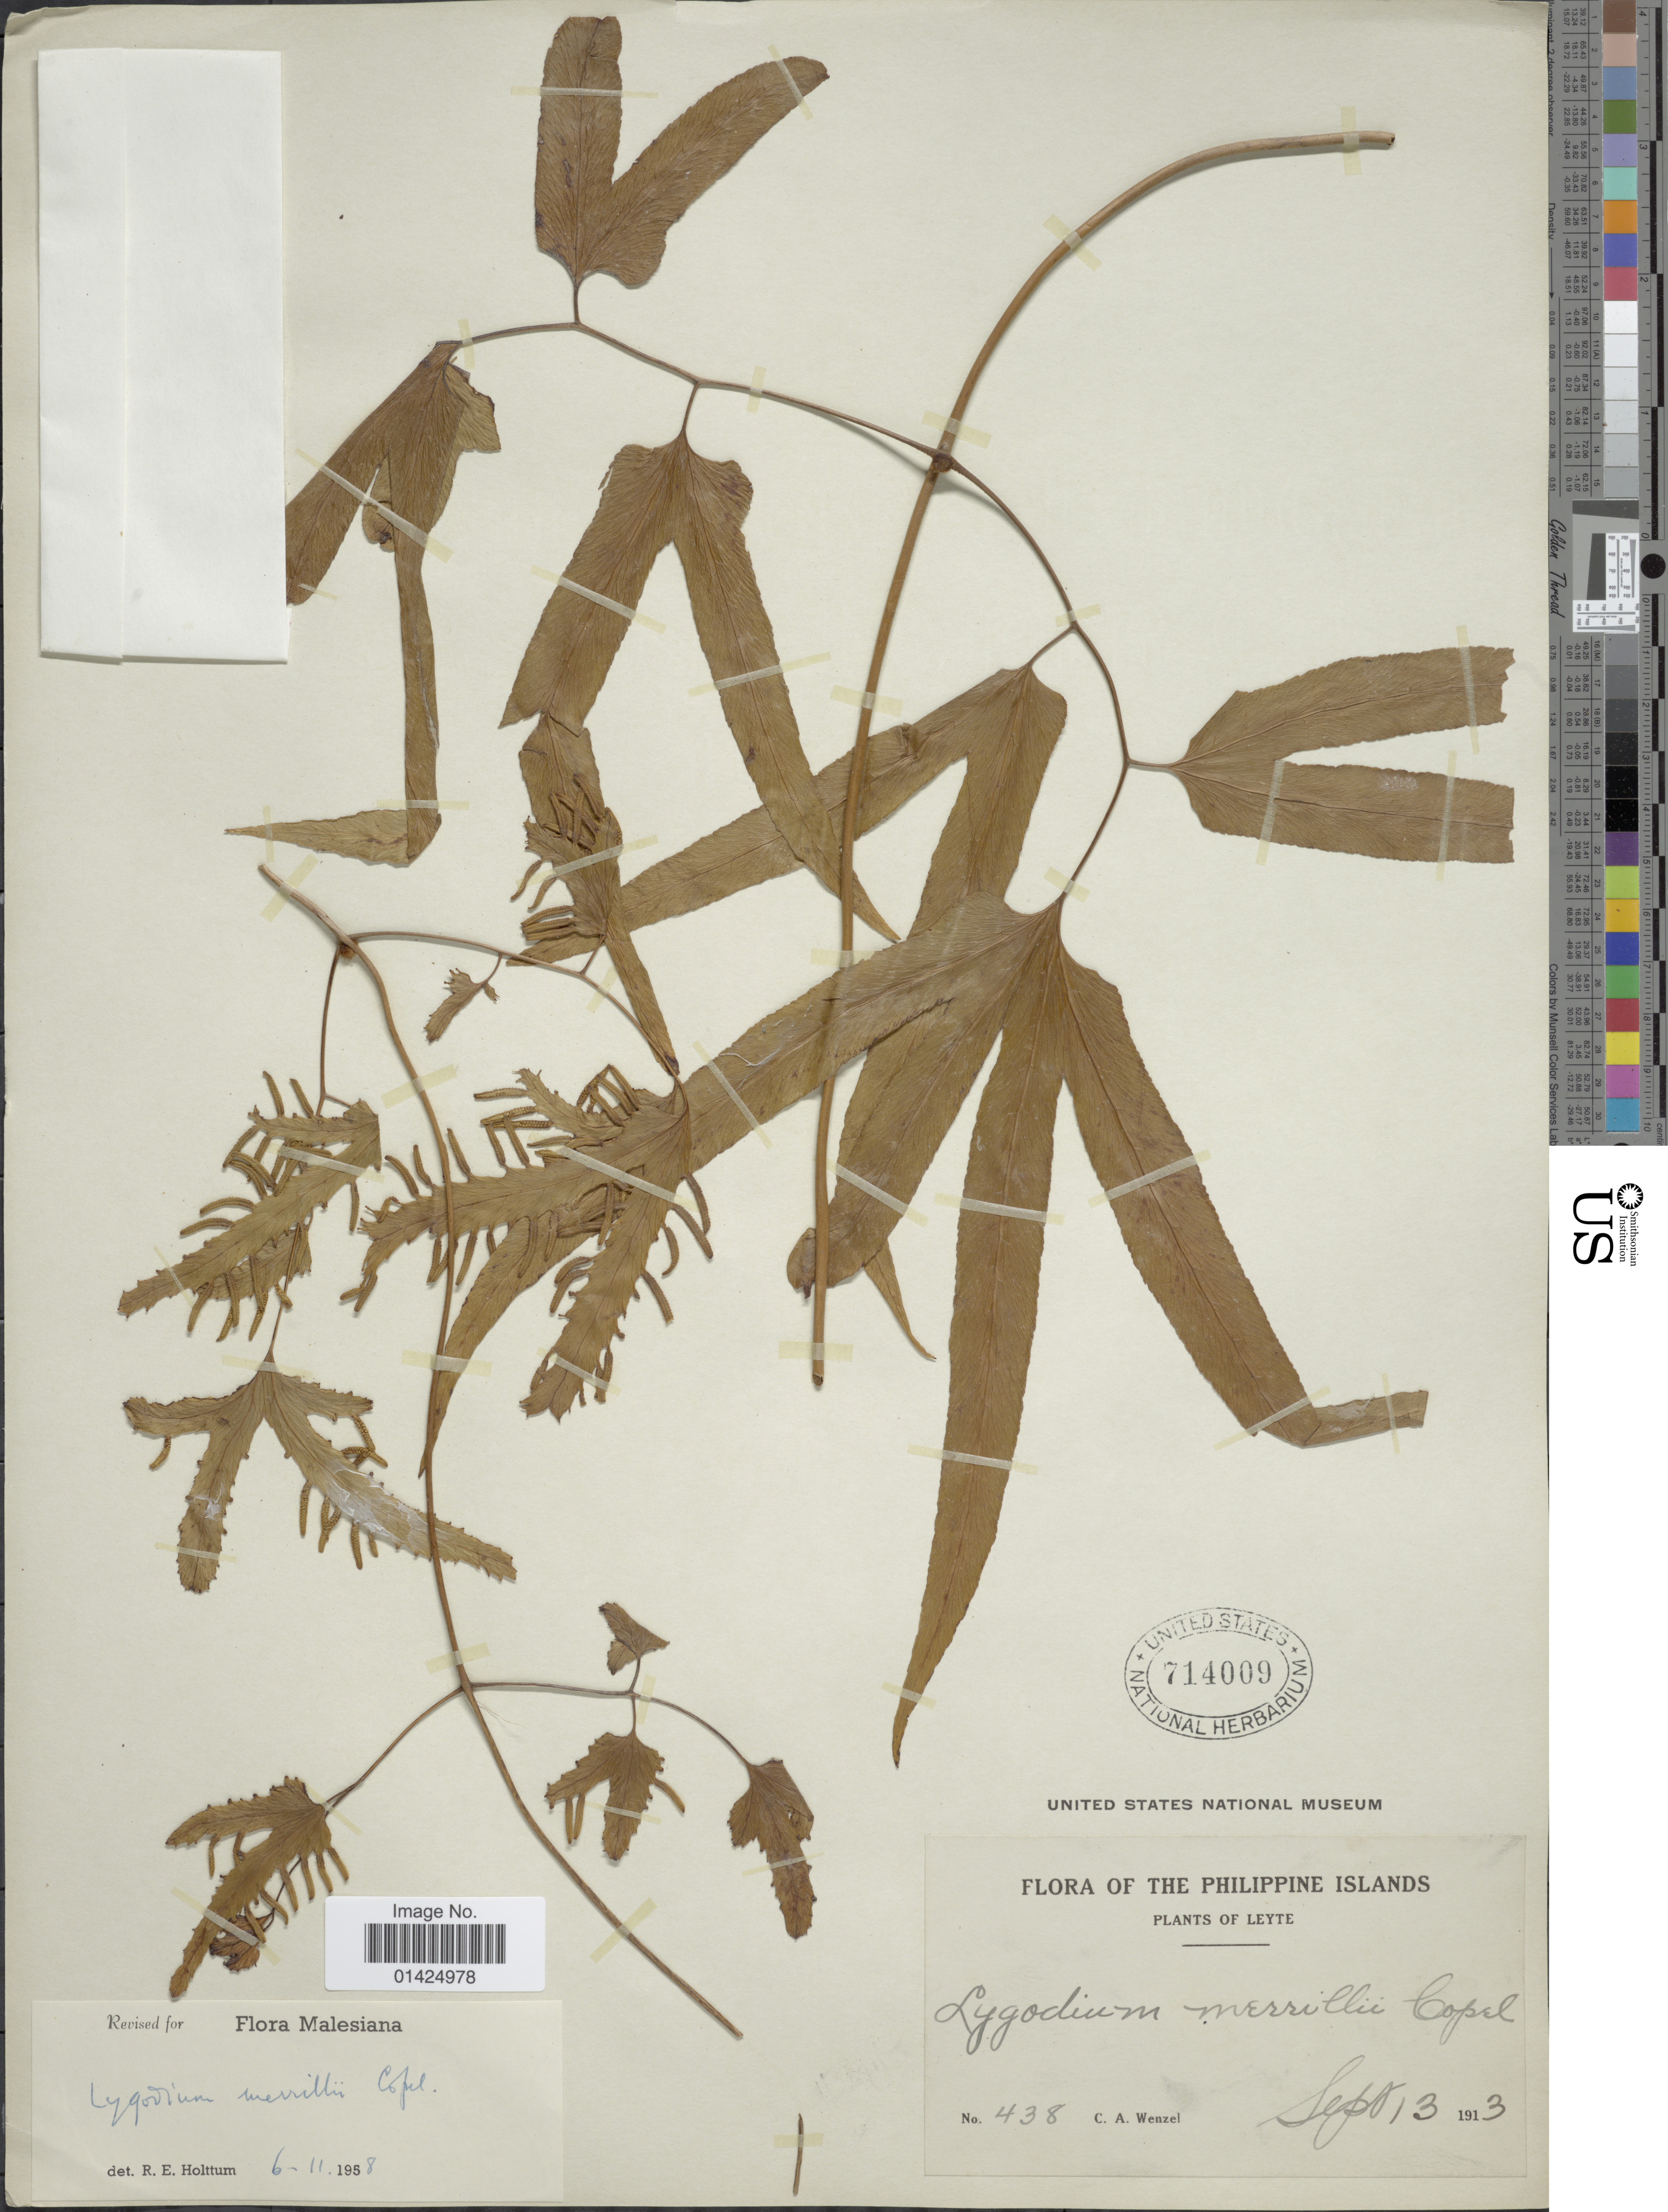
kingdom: Plantae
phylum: Tracheophyta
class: Polypodiopsida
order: Schizaeales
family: Lygodiaceae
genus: Lygodium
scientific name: Lygodium merrillii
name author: Copel.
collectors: C. Wenzel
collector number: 438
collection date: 1913-09-13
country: Philippines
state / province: Eastern Visayas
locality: Leyte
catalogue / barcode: US 714009